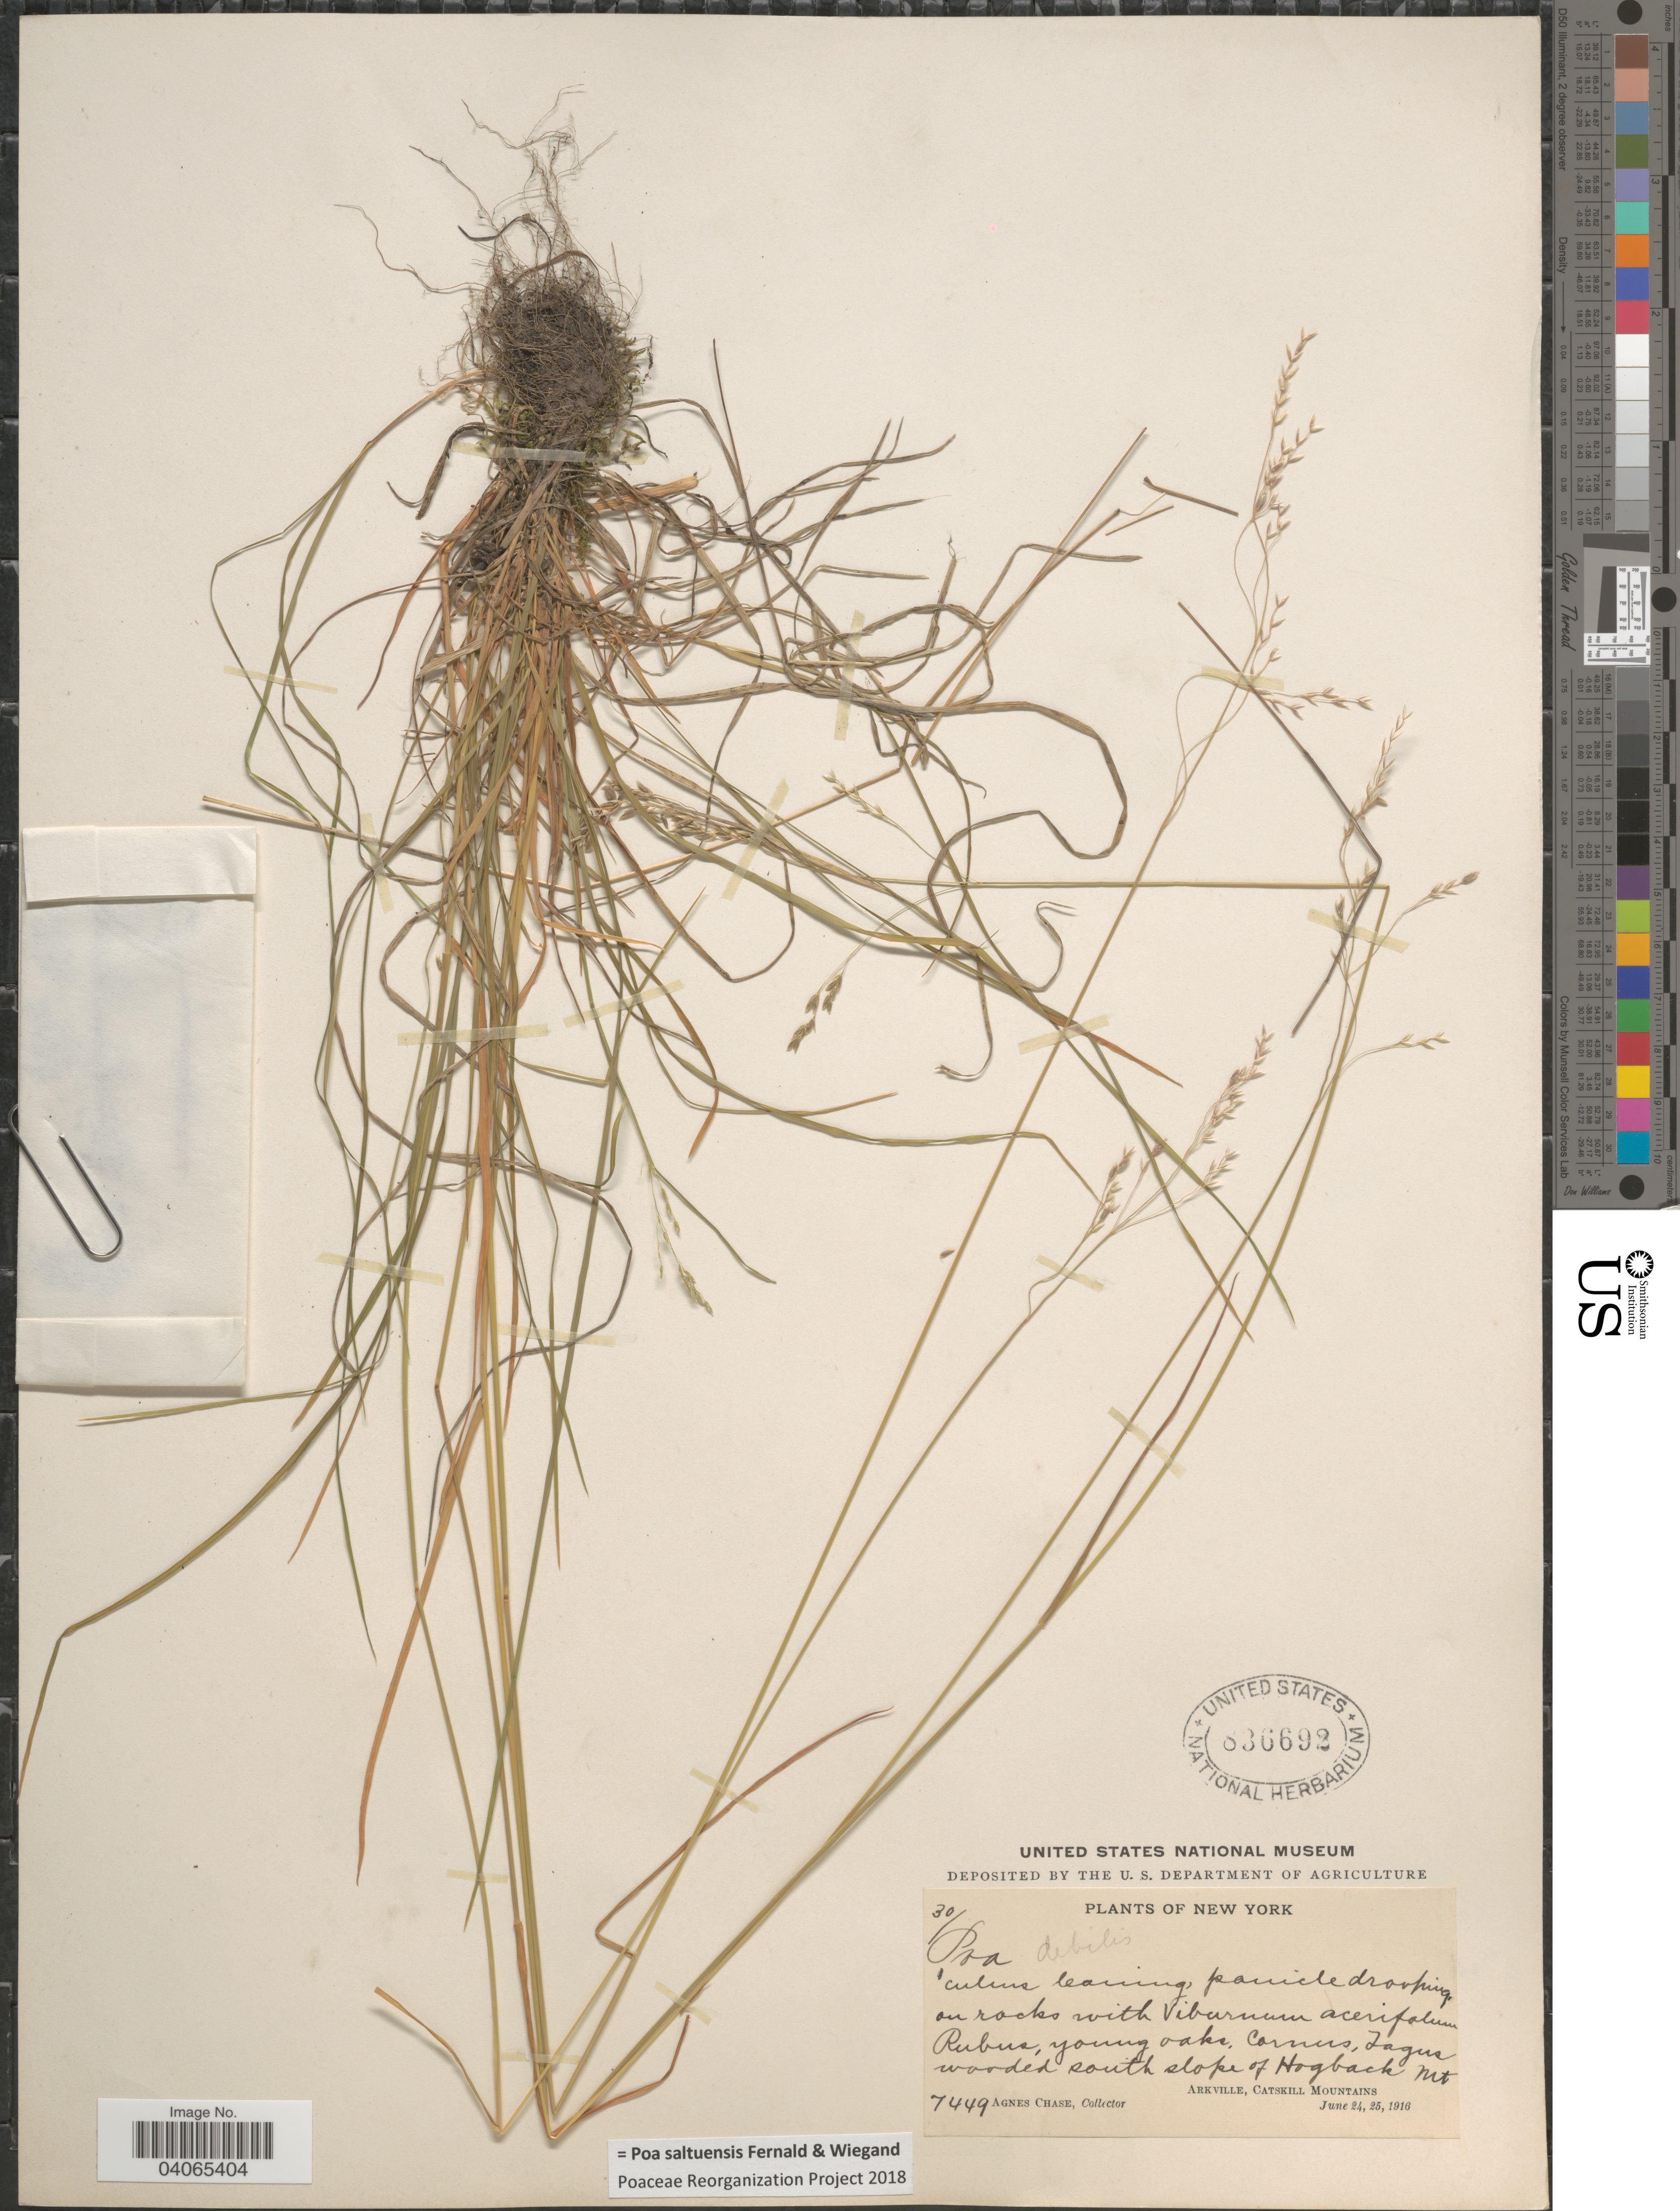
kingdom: Plantae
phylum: Tracheophyta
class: Liliopsida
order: Poales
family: Poaceae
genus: Poa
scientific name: Poa saltuensis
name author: Fernald & Wiegand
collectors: A. Chase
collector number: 7449/30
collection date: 1916-06-24/1916-06-25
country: United States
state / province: New York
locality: Wooded south slope of Hogback Mt. Arkville, Catskill Mountains.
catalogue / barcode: US 836692